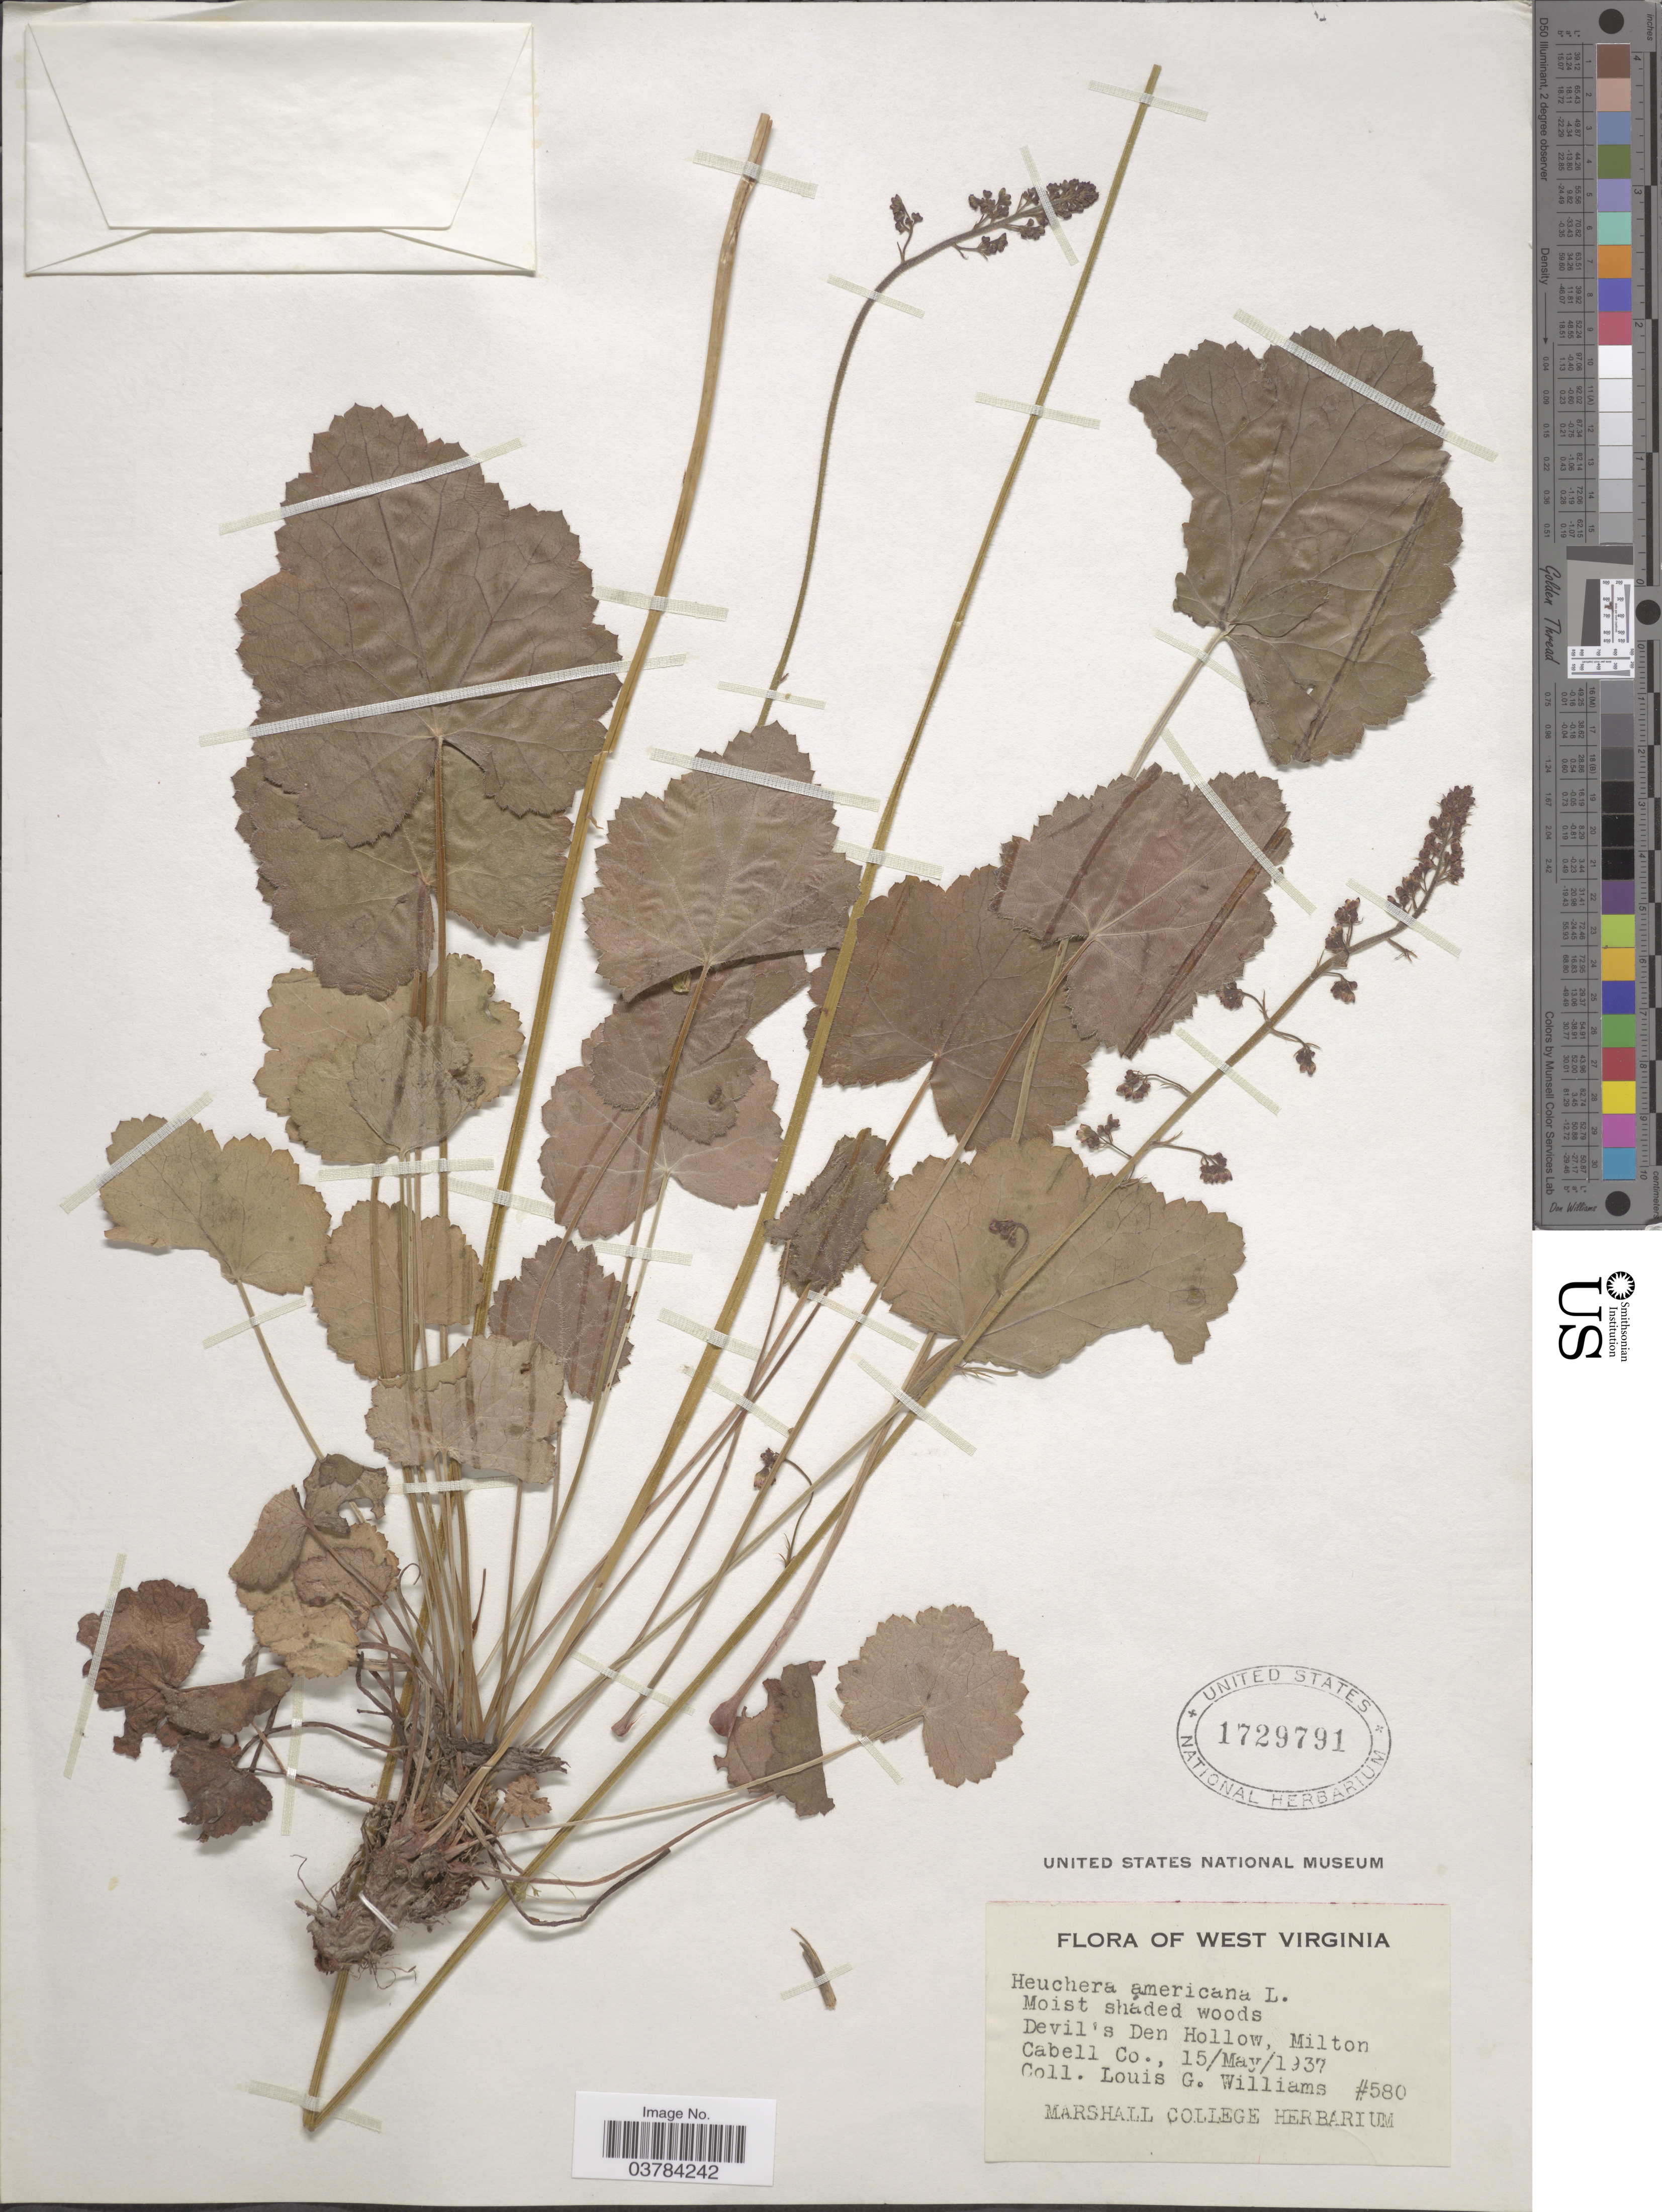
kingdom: Plantae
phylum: Tracheophyta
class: Magnoliopsida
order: Saxifragales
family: Saxifragaceae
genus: Heuchera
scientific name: Heuchera americana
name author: L.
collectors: L. G. Williams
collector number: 580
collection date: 1937-05-15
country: United States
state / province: West Virginia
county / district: Cabell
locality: Devil's Den Hollow, Milton Cabell Co.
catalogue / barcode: US 1729791